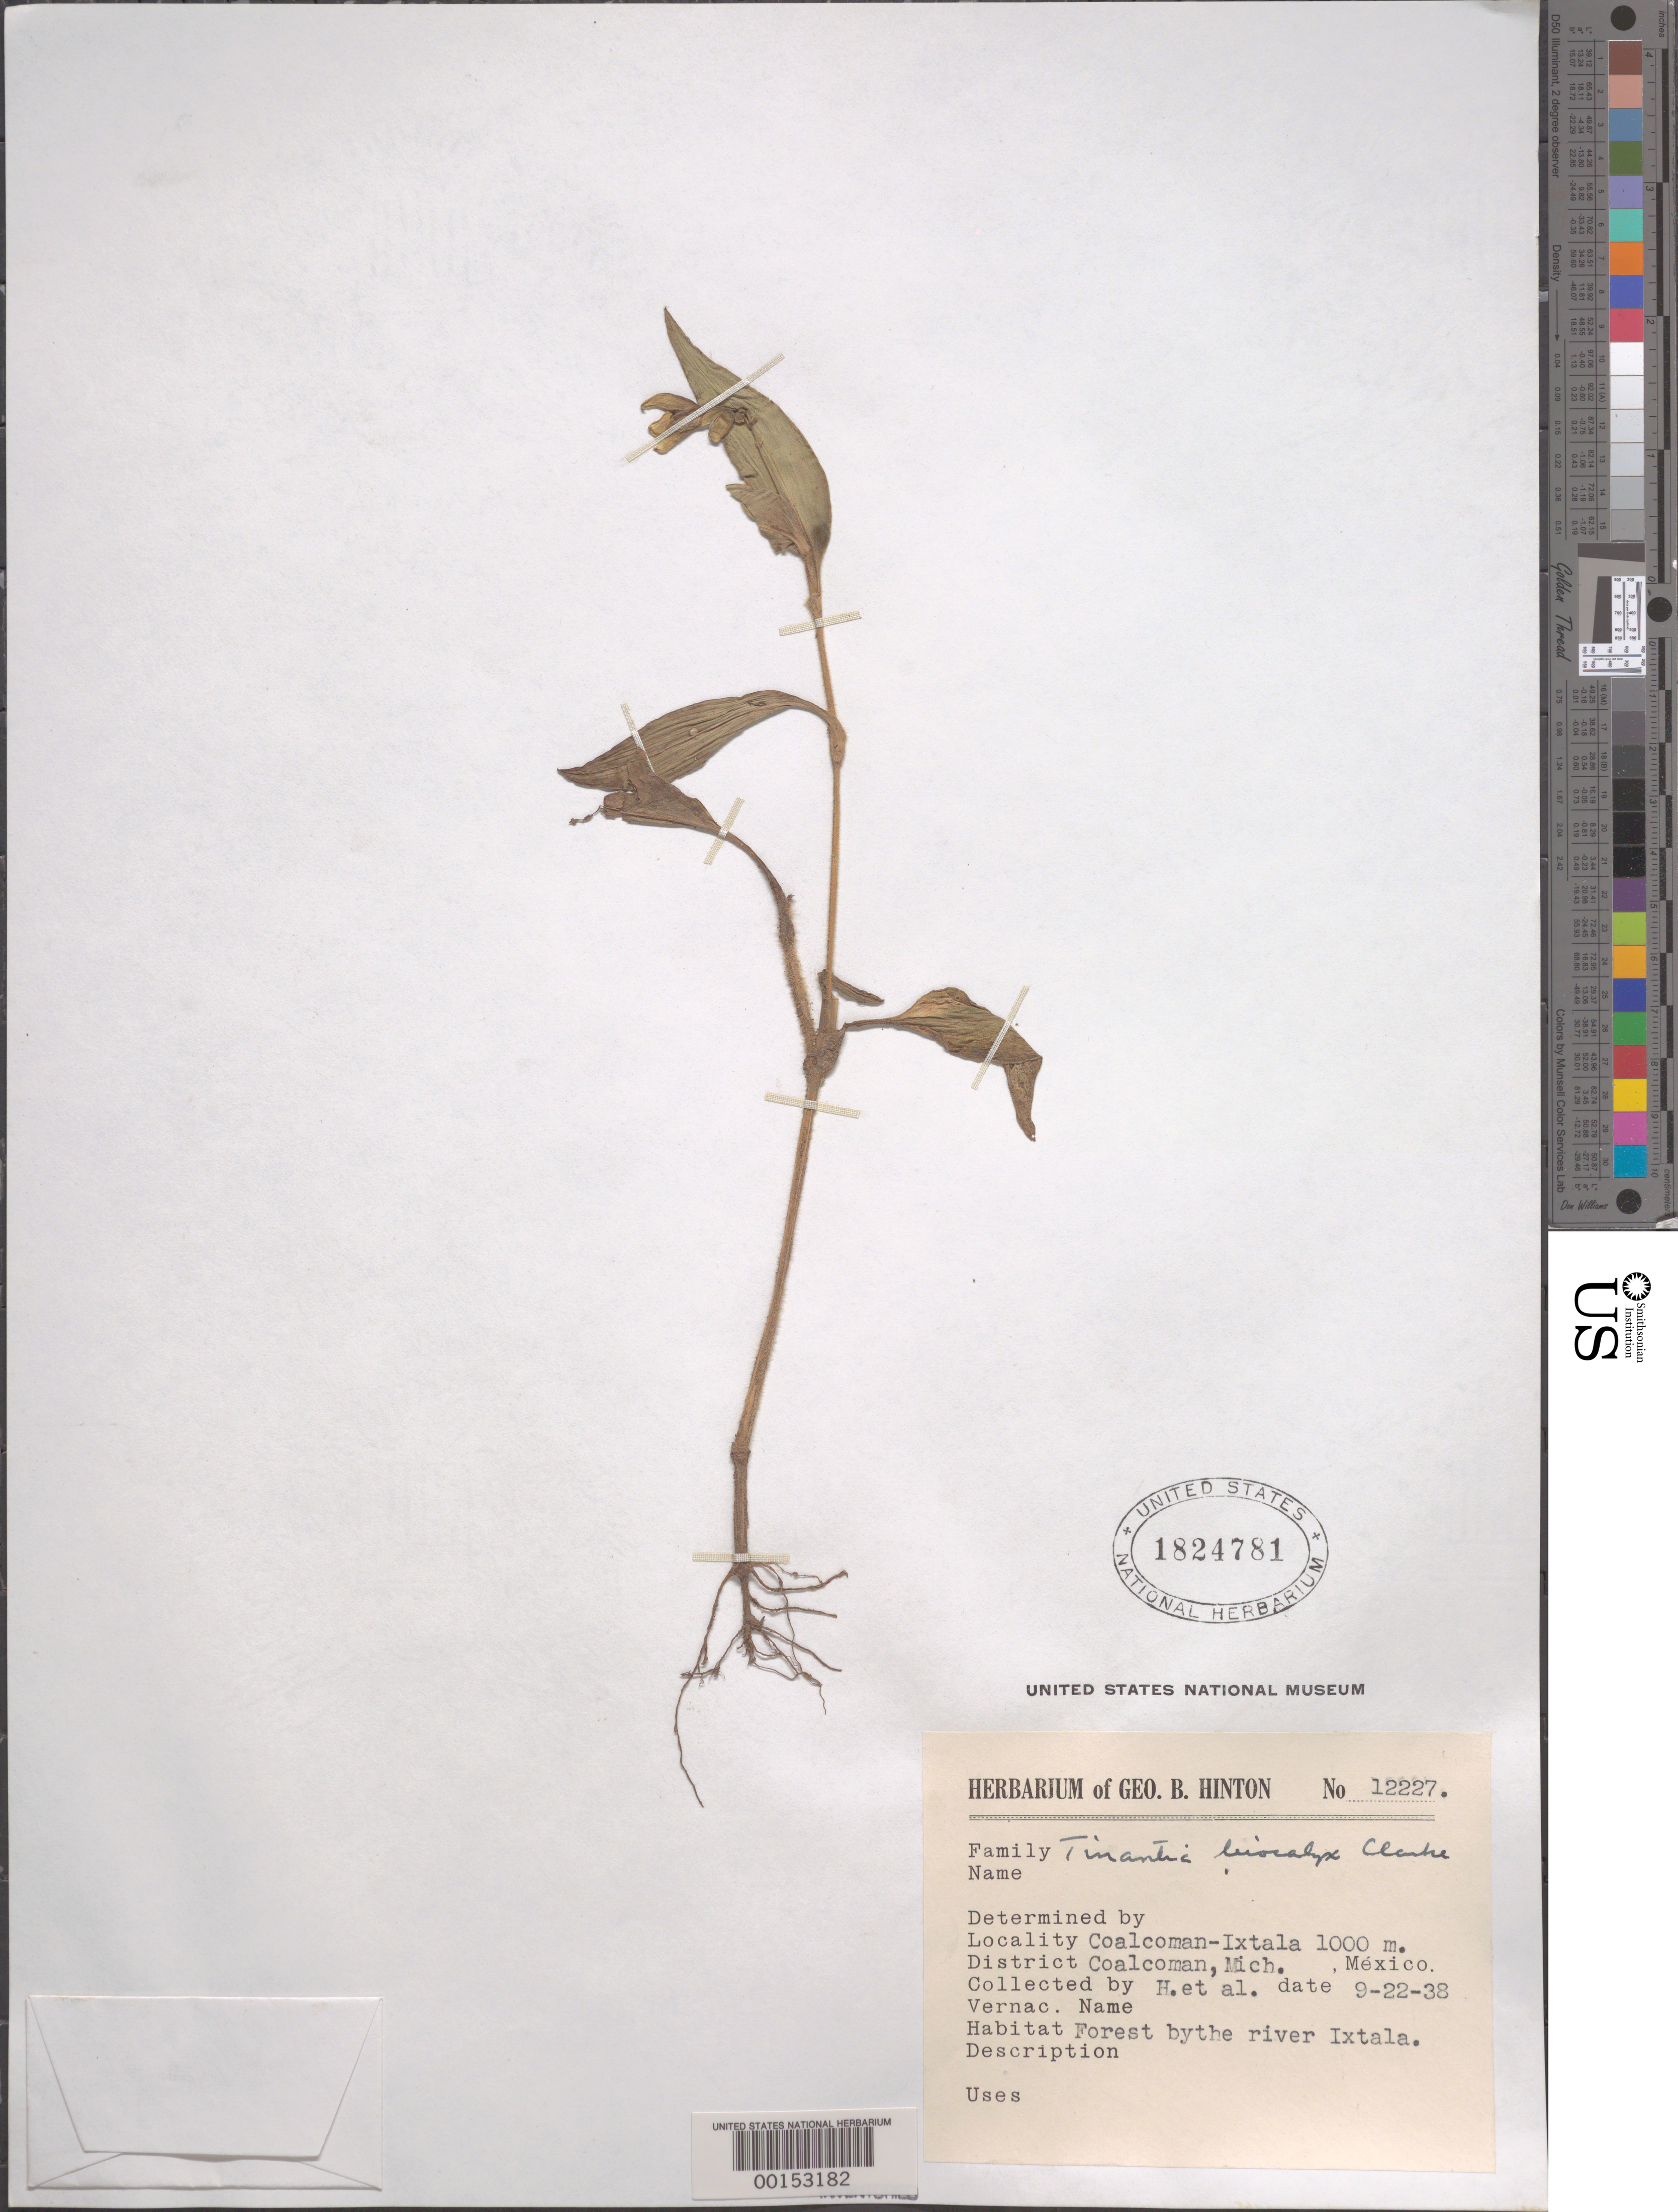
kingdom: Plantae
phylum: Tracheophyta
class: Liliopsida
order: Commelinales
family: Commelinaceae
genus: Tinantia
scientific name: Tinantia leiocalyx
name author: C.B. Clarke in Donn. Sm.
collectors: G. B. Hinton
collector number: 12227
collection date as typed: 22 Sep 1938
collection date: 1938-09-22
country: Mexico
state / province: Michoacán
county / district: Coalcomán De Vazquez Pallares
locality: Coalcomán Mun. (?), Coalcomán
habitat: Forest riverbank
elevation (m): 1000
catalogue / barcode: US 1824781